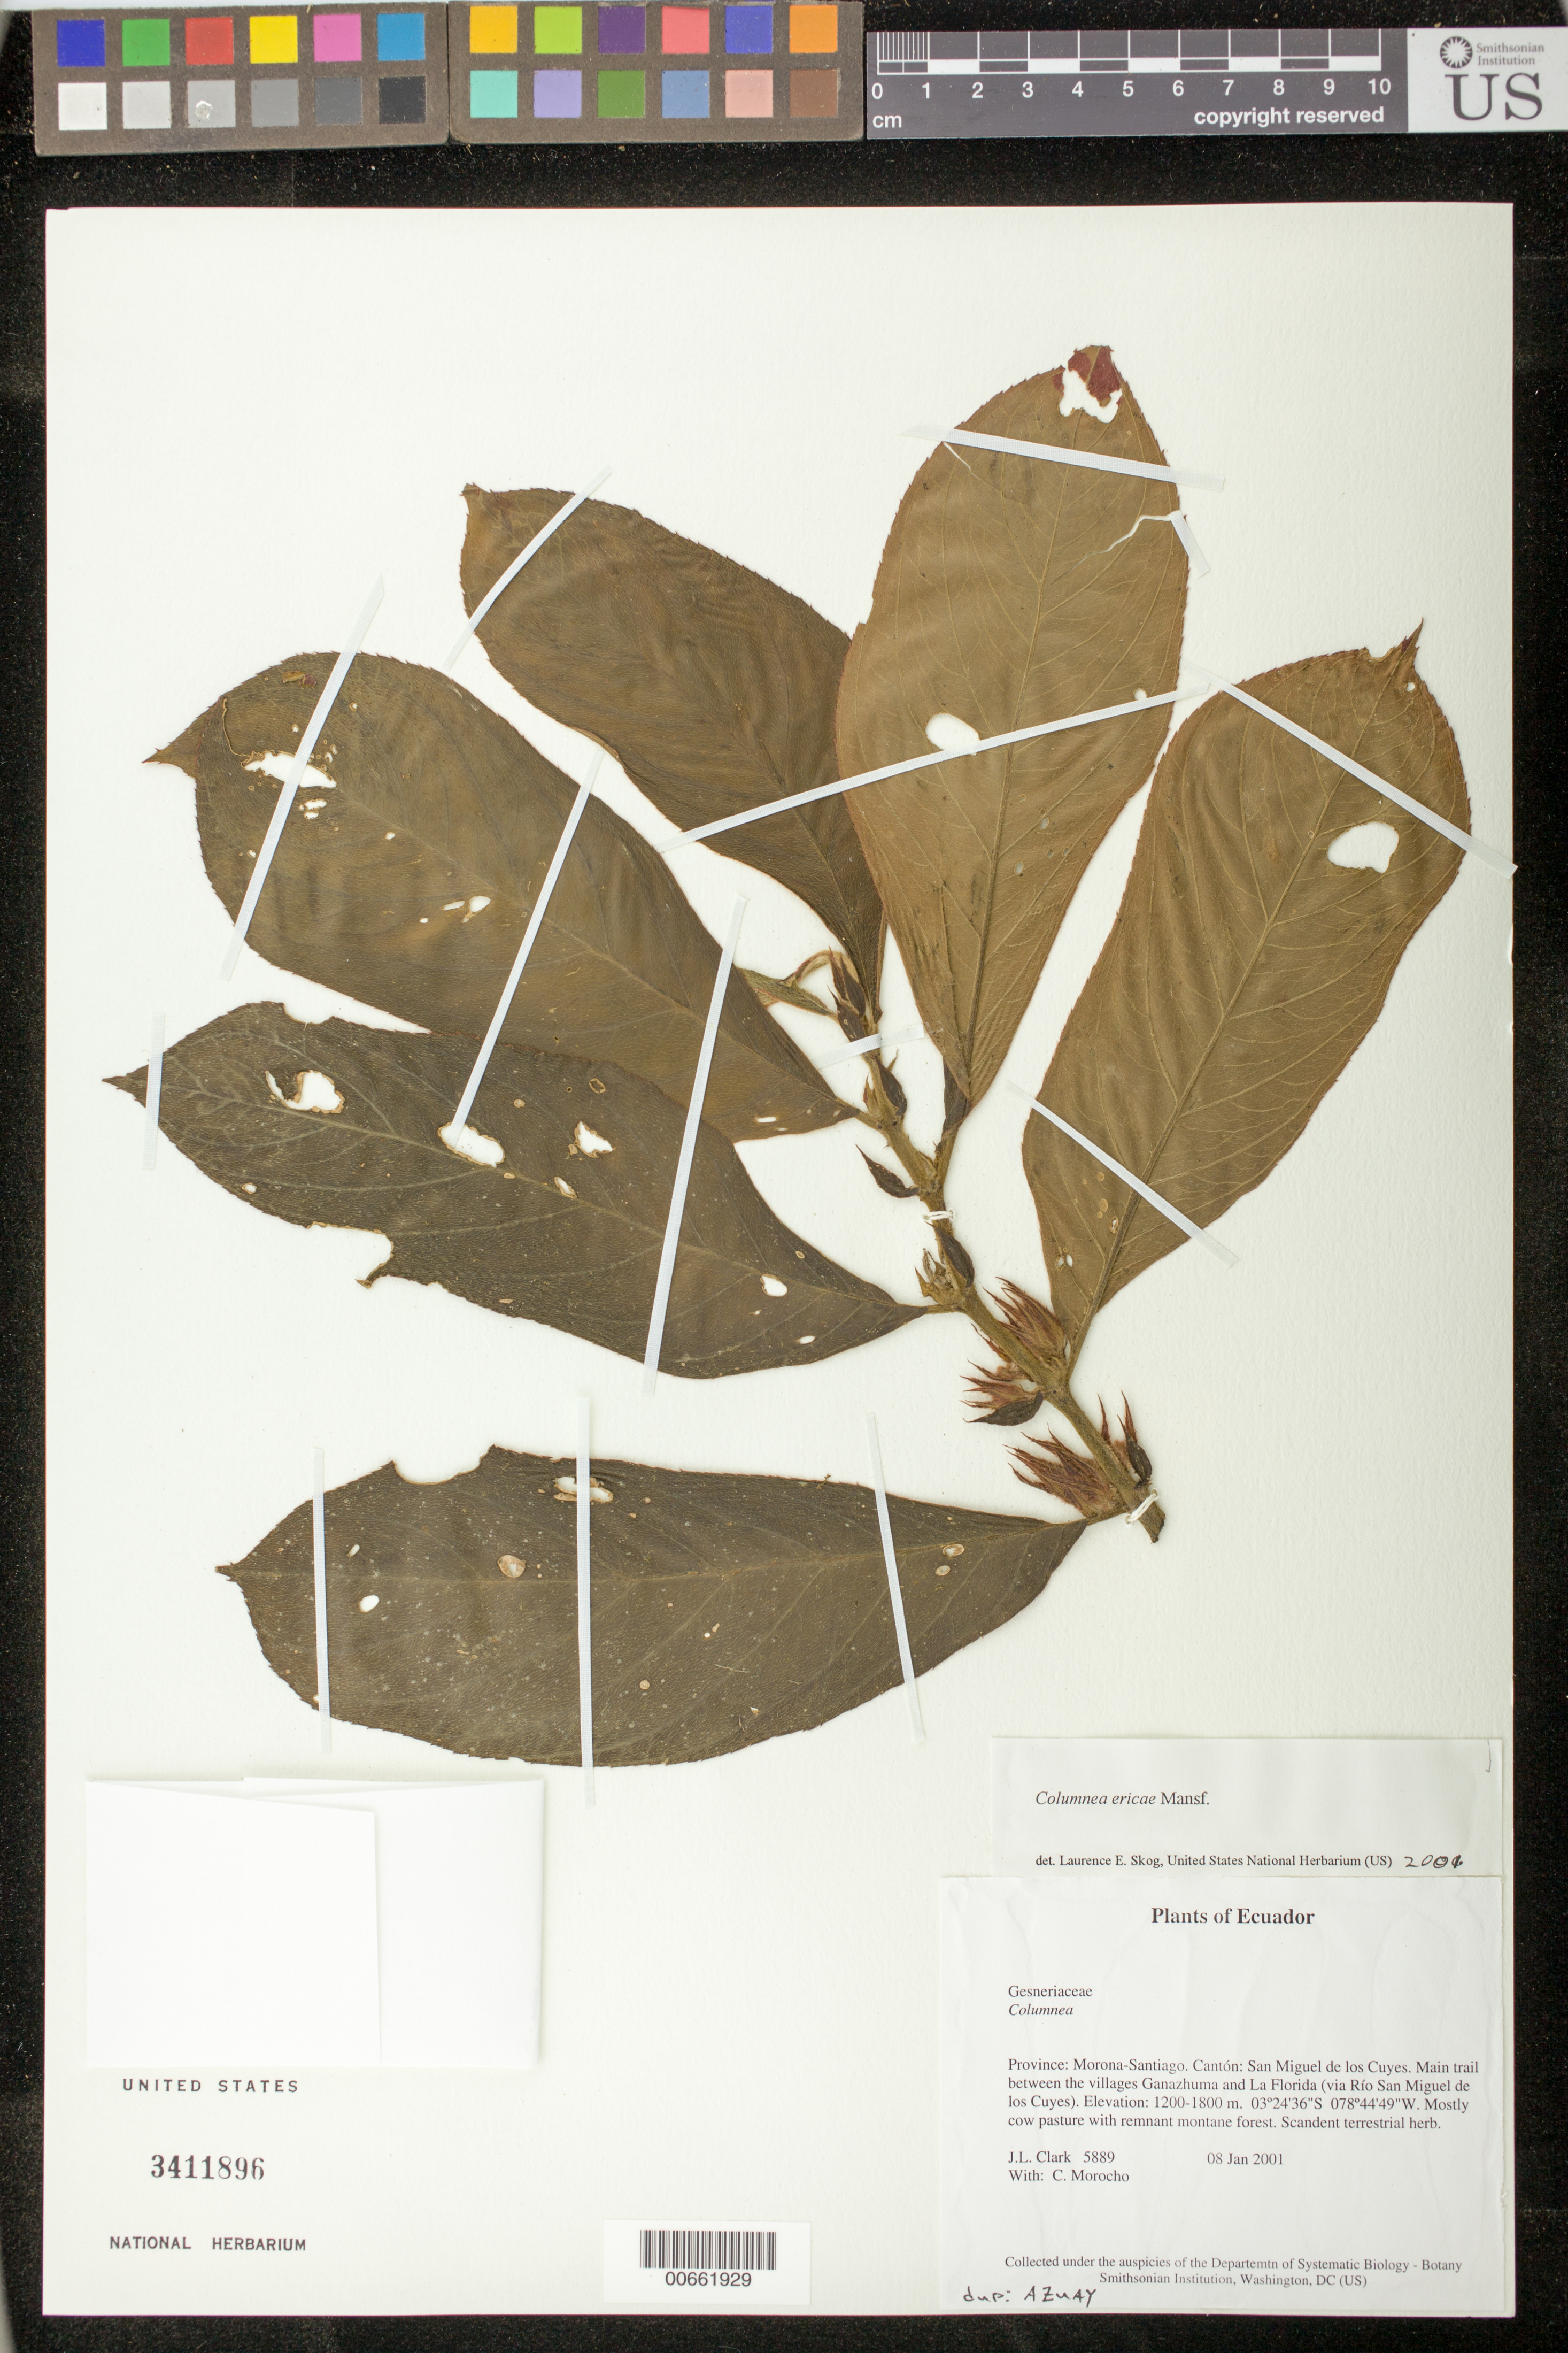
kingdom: Plantae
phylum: Tracheophyta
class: Magnoliopsida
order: Lamiales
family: Gesneriaceae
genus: Columnea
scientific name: Columnea ericae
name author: Mansf.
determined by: Skog, Laurence E.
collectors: J. L. Clark & C. Morocho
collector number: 5889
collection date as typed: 08 Jan 2001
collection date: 2001-01-08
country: Ecuador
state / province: Morona-Santiago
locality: Cantón: San Miguel de los Cuyes. Main trail between the villages Ganazhuma and La Florida (via Río San Miguel de los Cuyes).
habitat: Mostly cow pasture with remnant montane forest.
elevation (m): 1200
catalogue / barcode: US 3411896